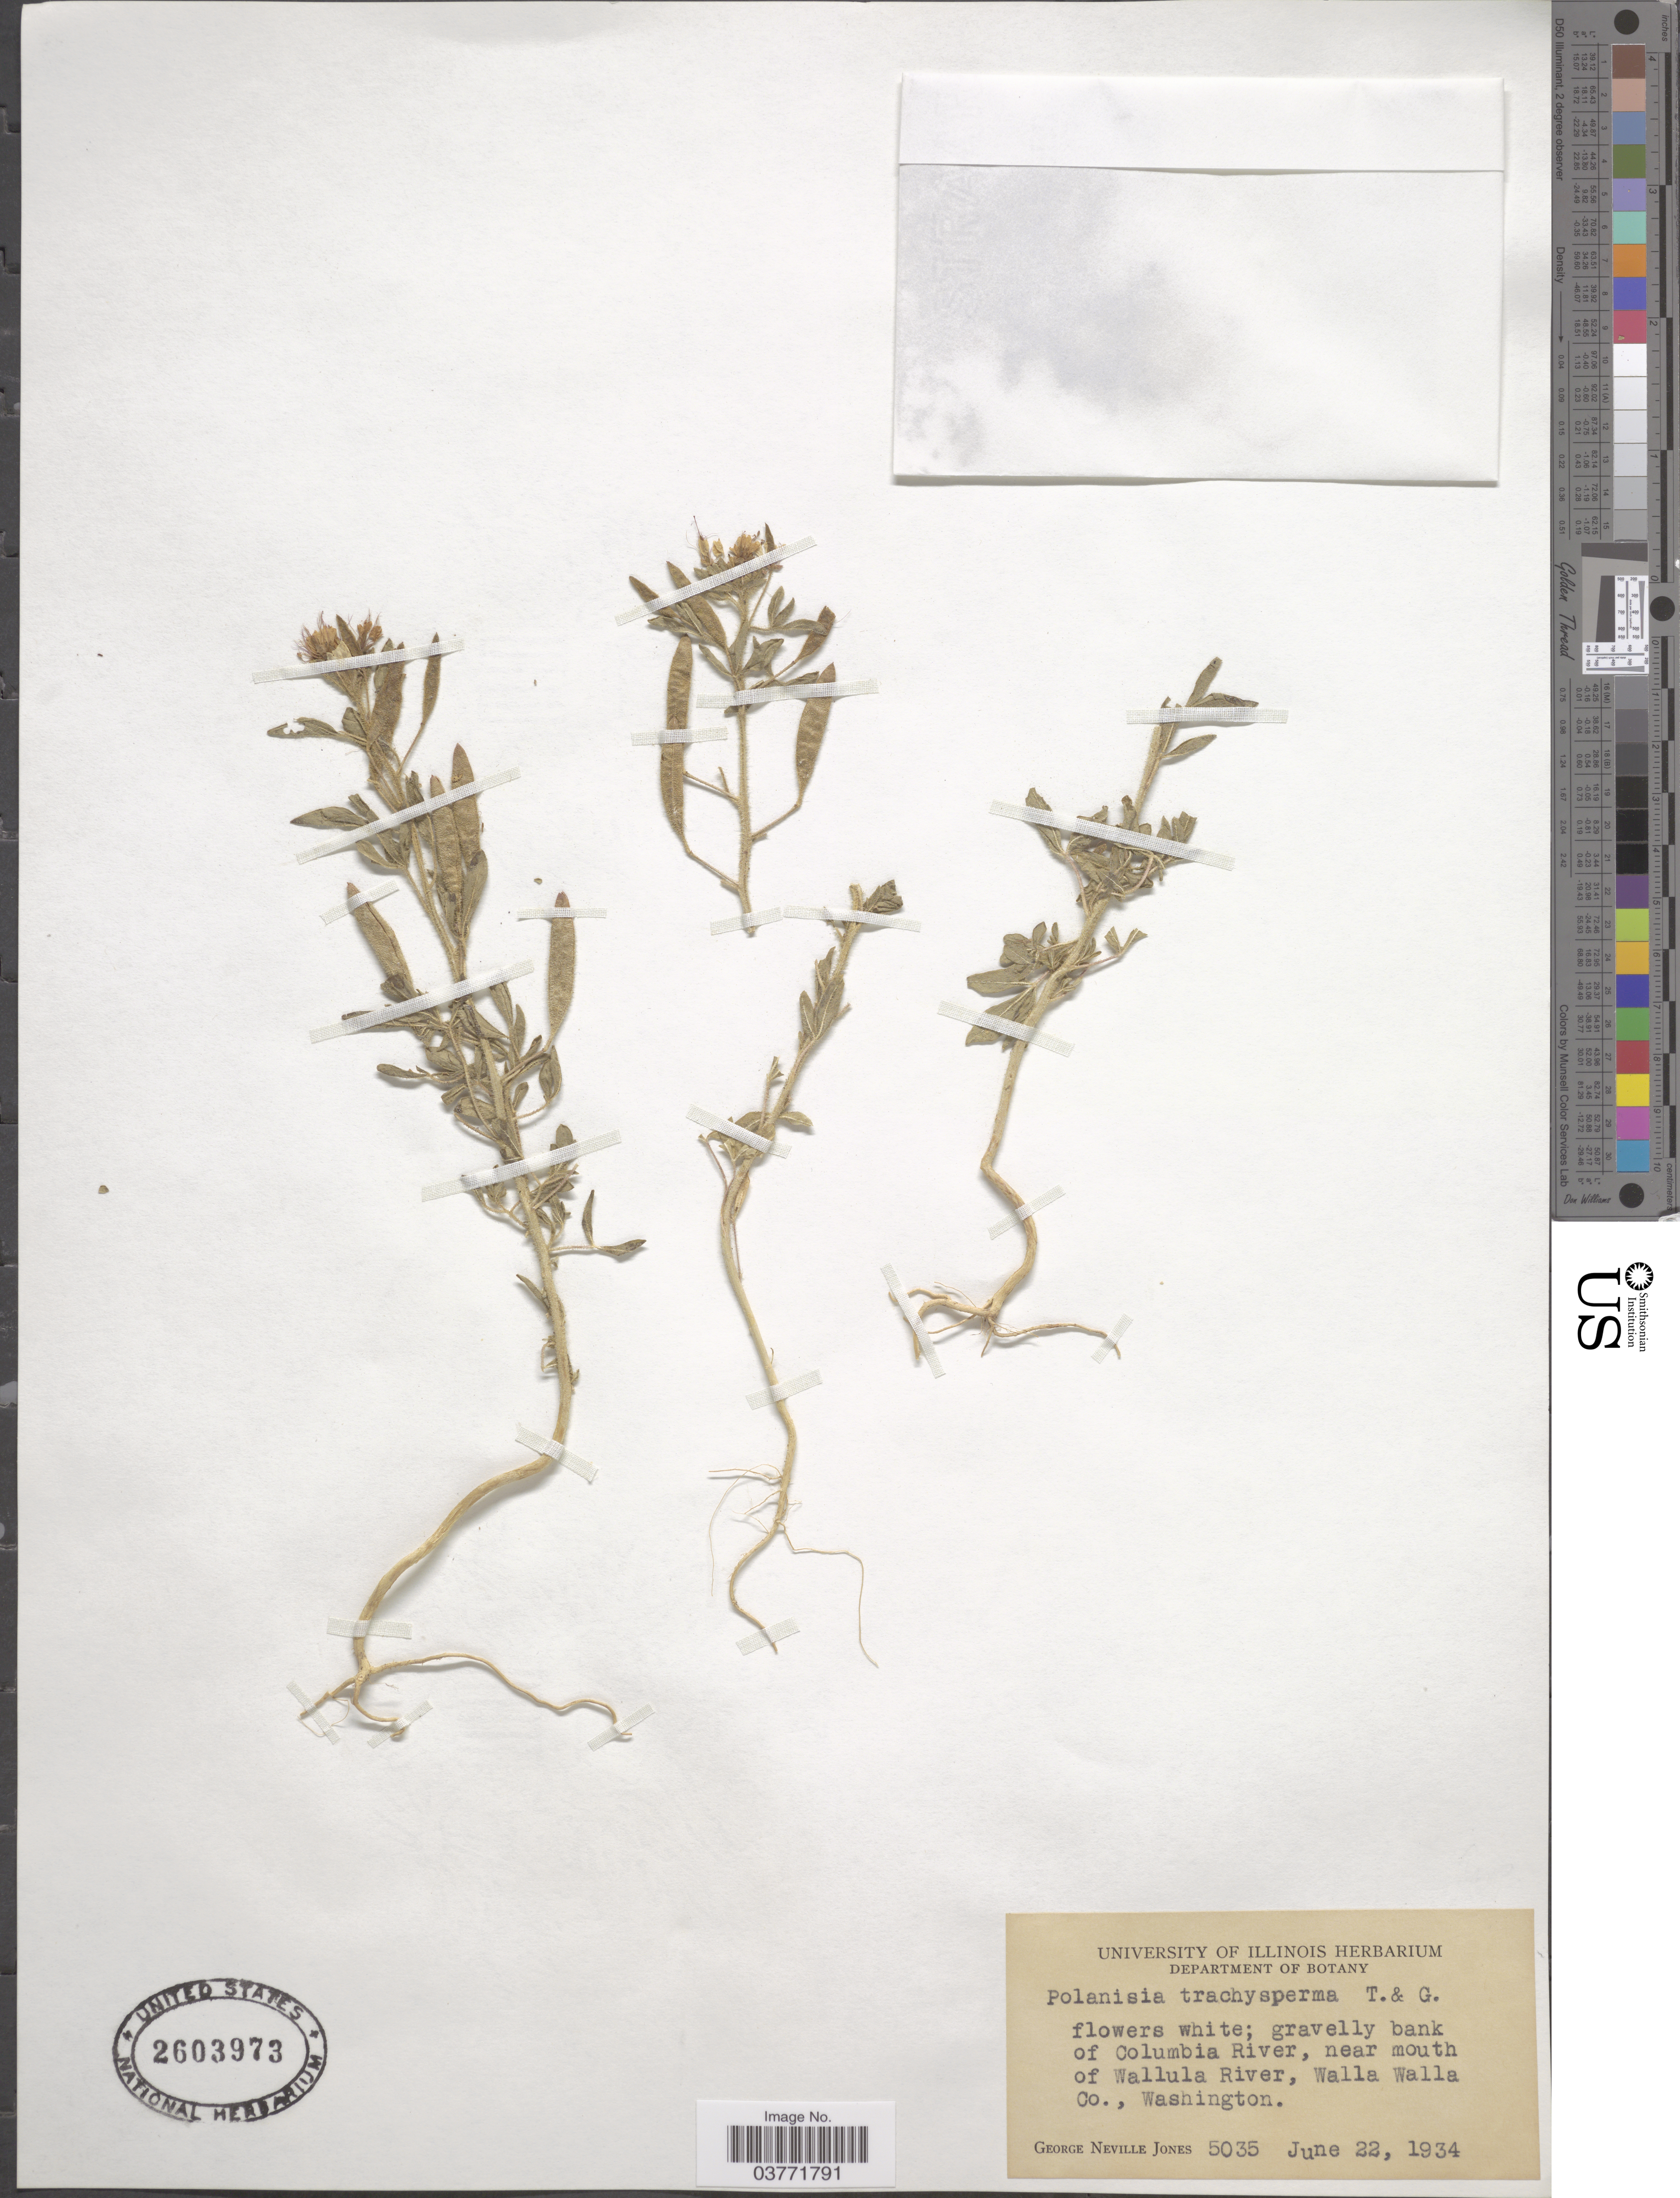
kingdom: Plantae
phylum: Tracheophyta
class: Magnoliopsida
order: Brassicales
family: Cleomaceae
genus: Polanisia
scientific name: Polanisia dodecandra subsp. dodecandra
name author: (L.) DC.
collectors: G. N. Jones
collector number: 5035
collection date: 1934-06-22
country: United States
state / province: Washington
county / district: Walla Walla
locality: Gravelly bank of Columbia River, near mouth of Wallula River, Walla Walla Co.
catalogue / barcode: US 2603973